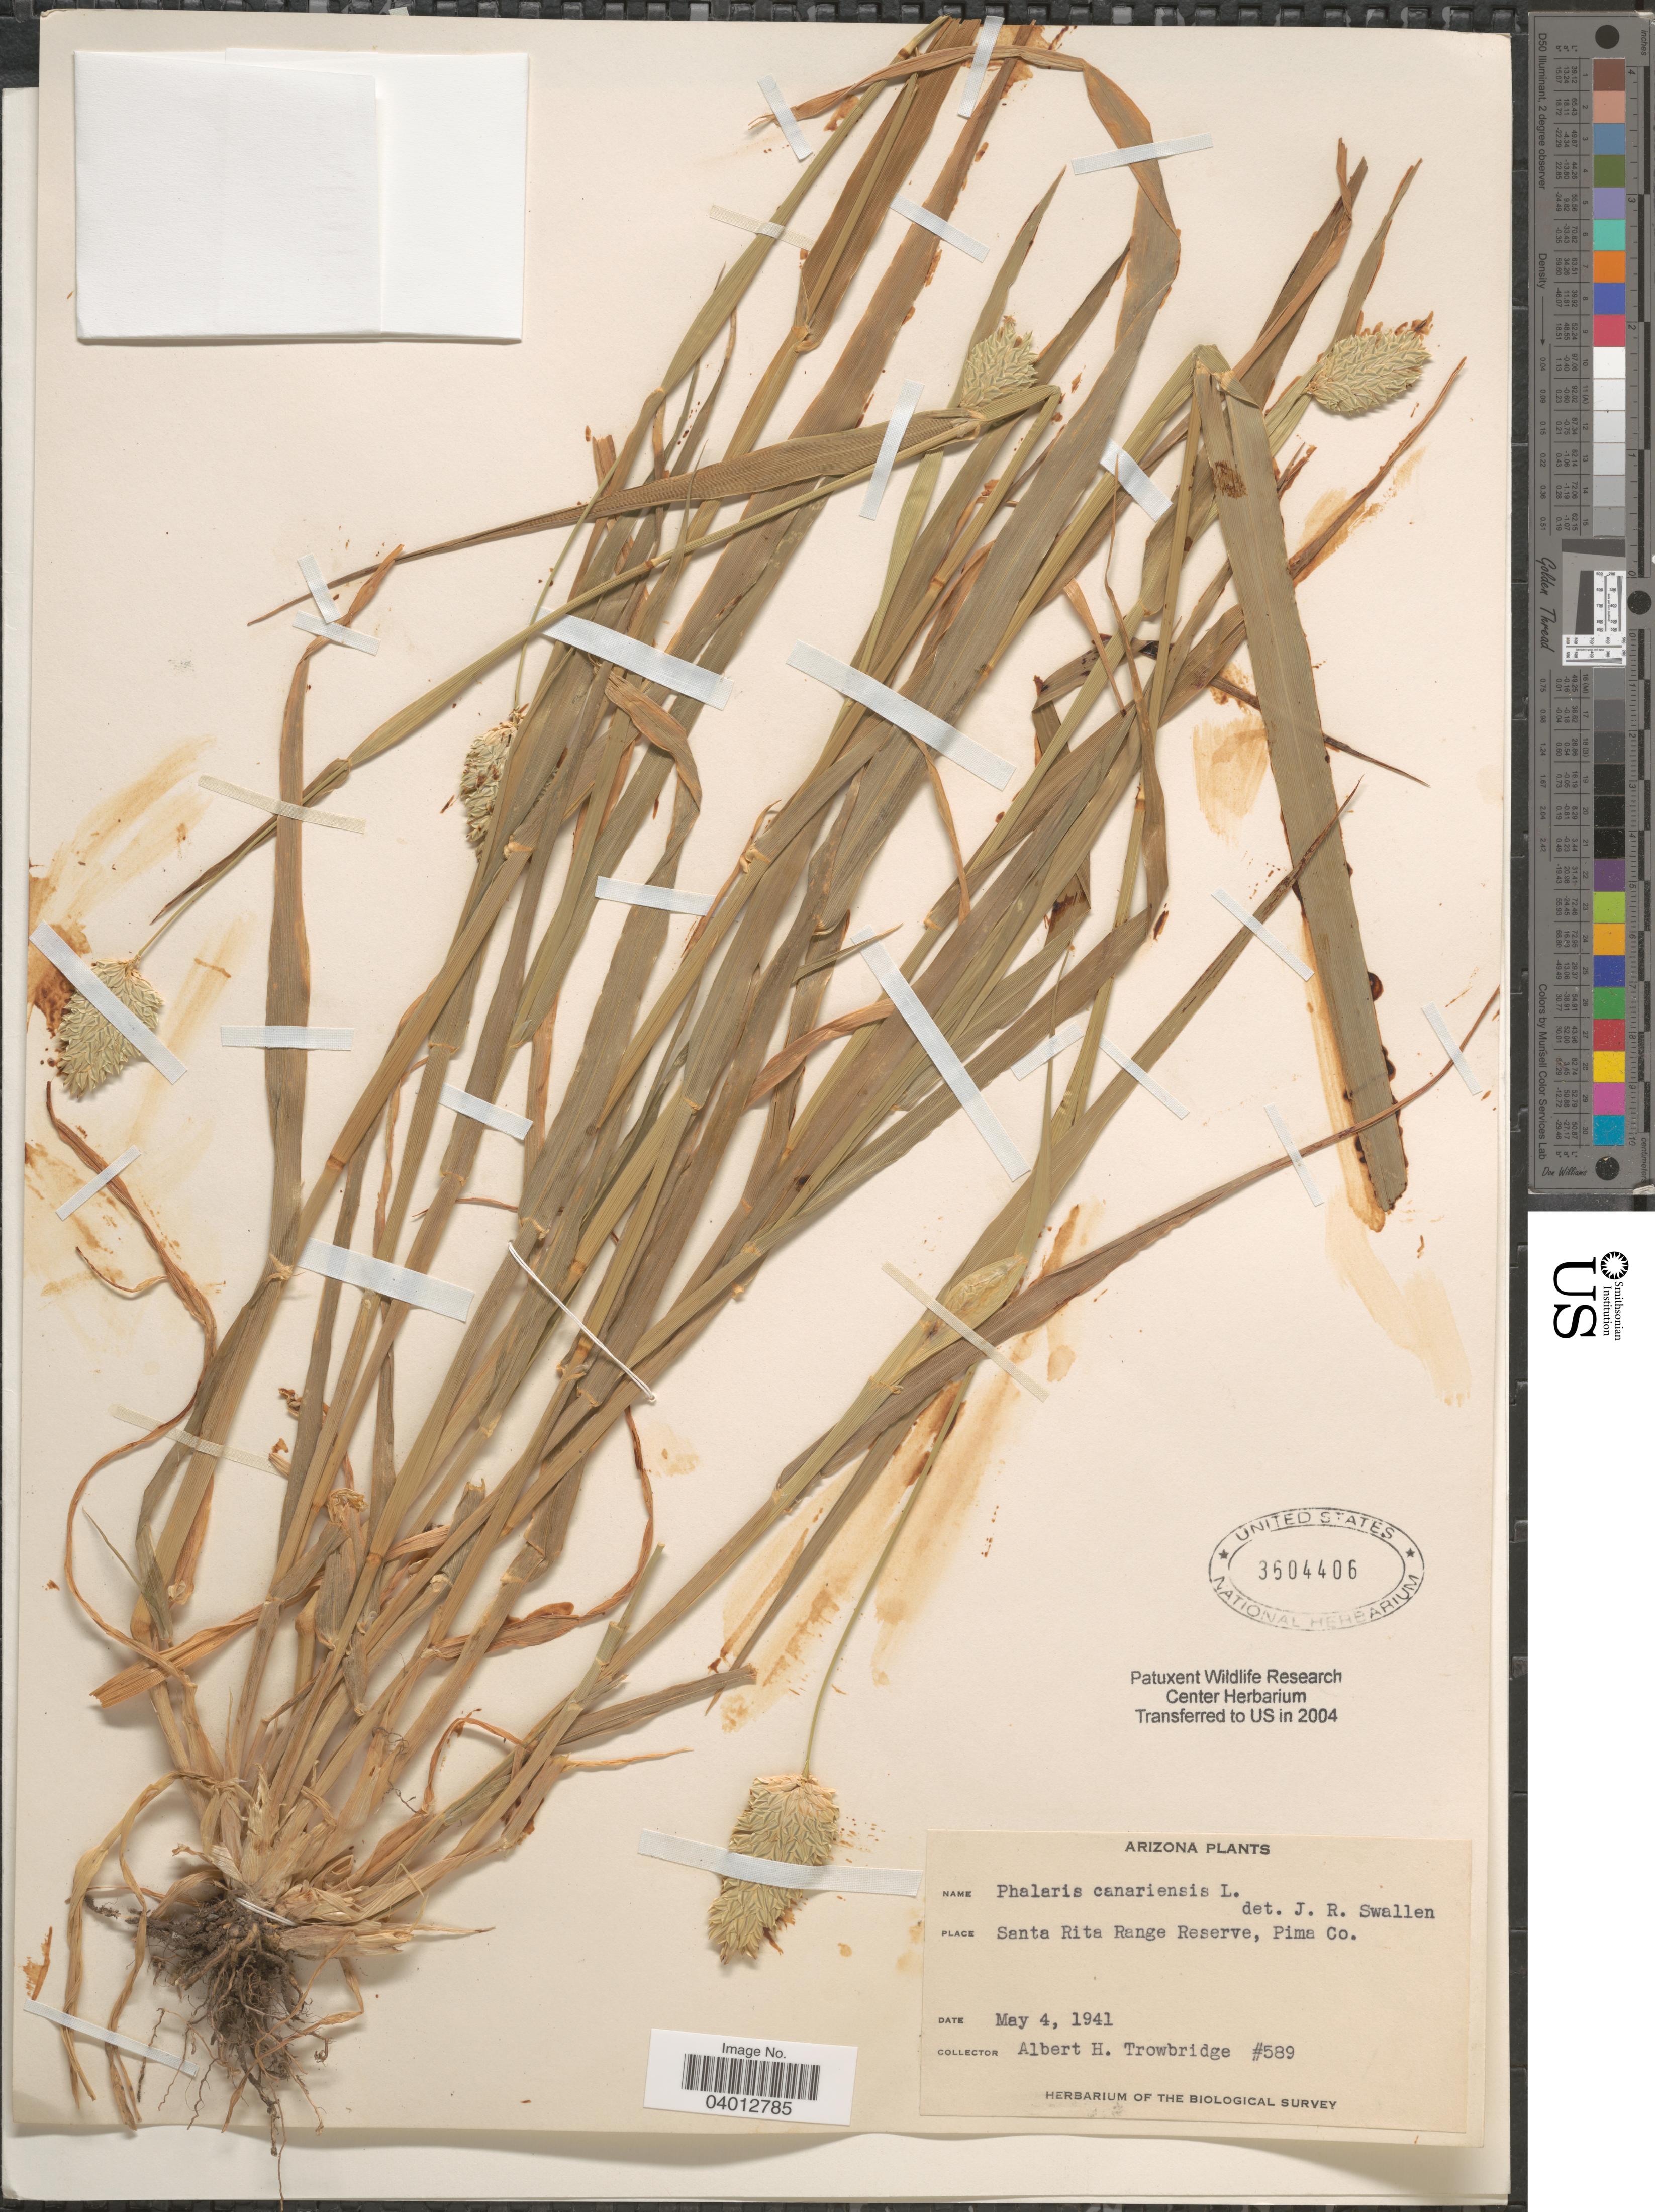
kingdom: Plantae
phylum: Tracheophyta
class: Liliopsida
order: Poales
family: Poaceae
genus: Phalaris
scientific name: Phalaris canariensis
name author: L.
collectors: A. H. Trowbridge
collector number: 589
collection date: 1941-05-04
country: United States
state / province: Arizona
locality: Santa Rita Range Reserve, Pima Co.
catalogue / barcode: US 3604406